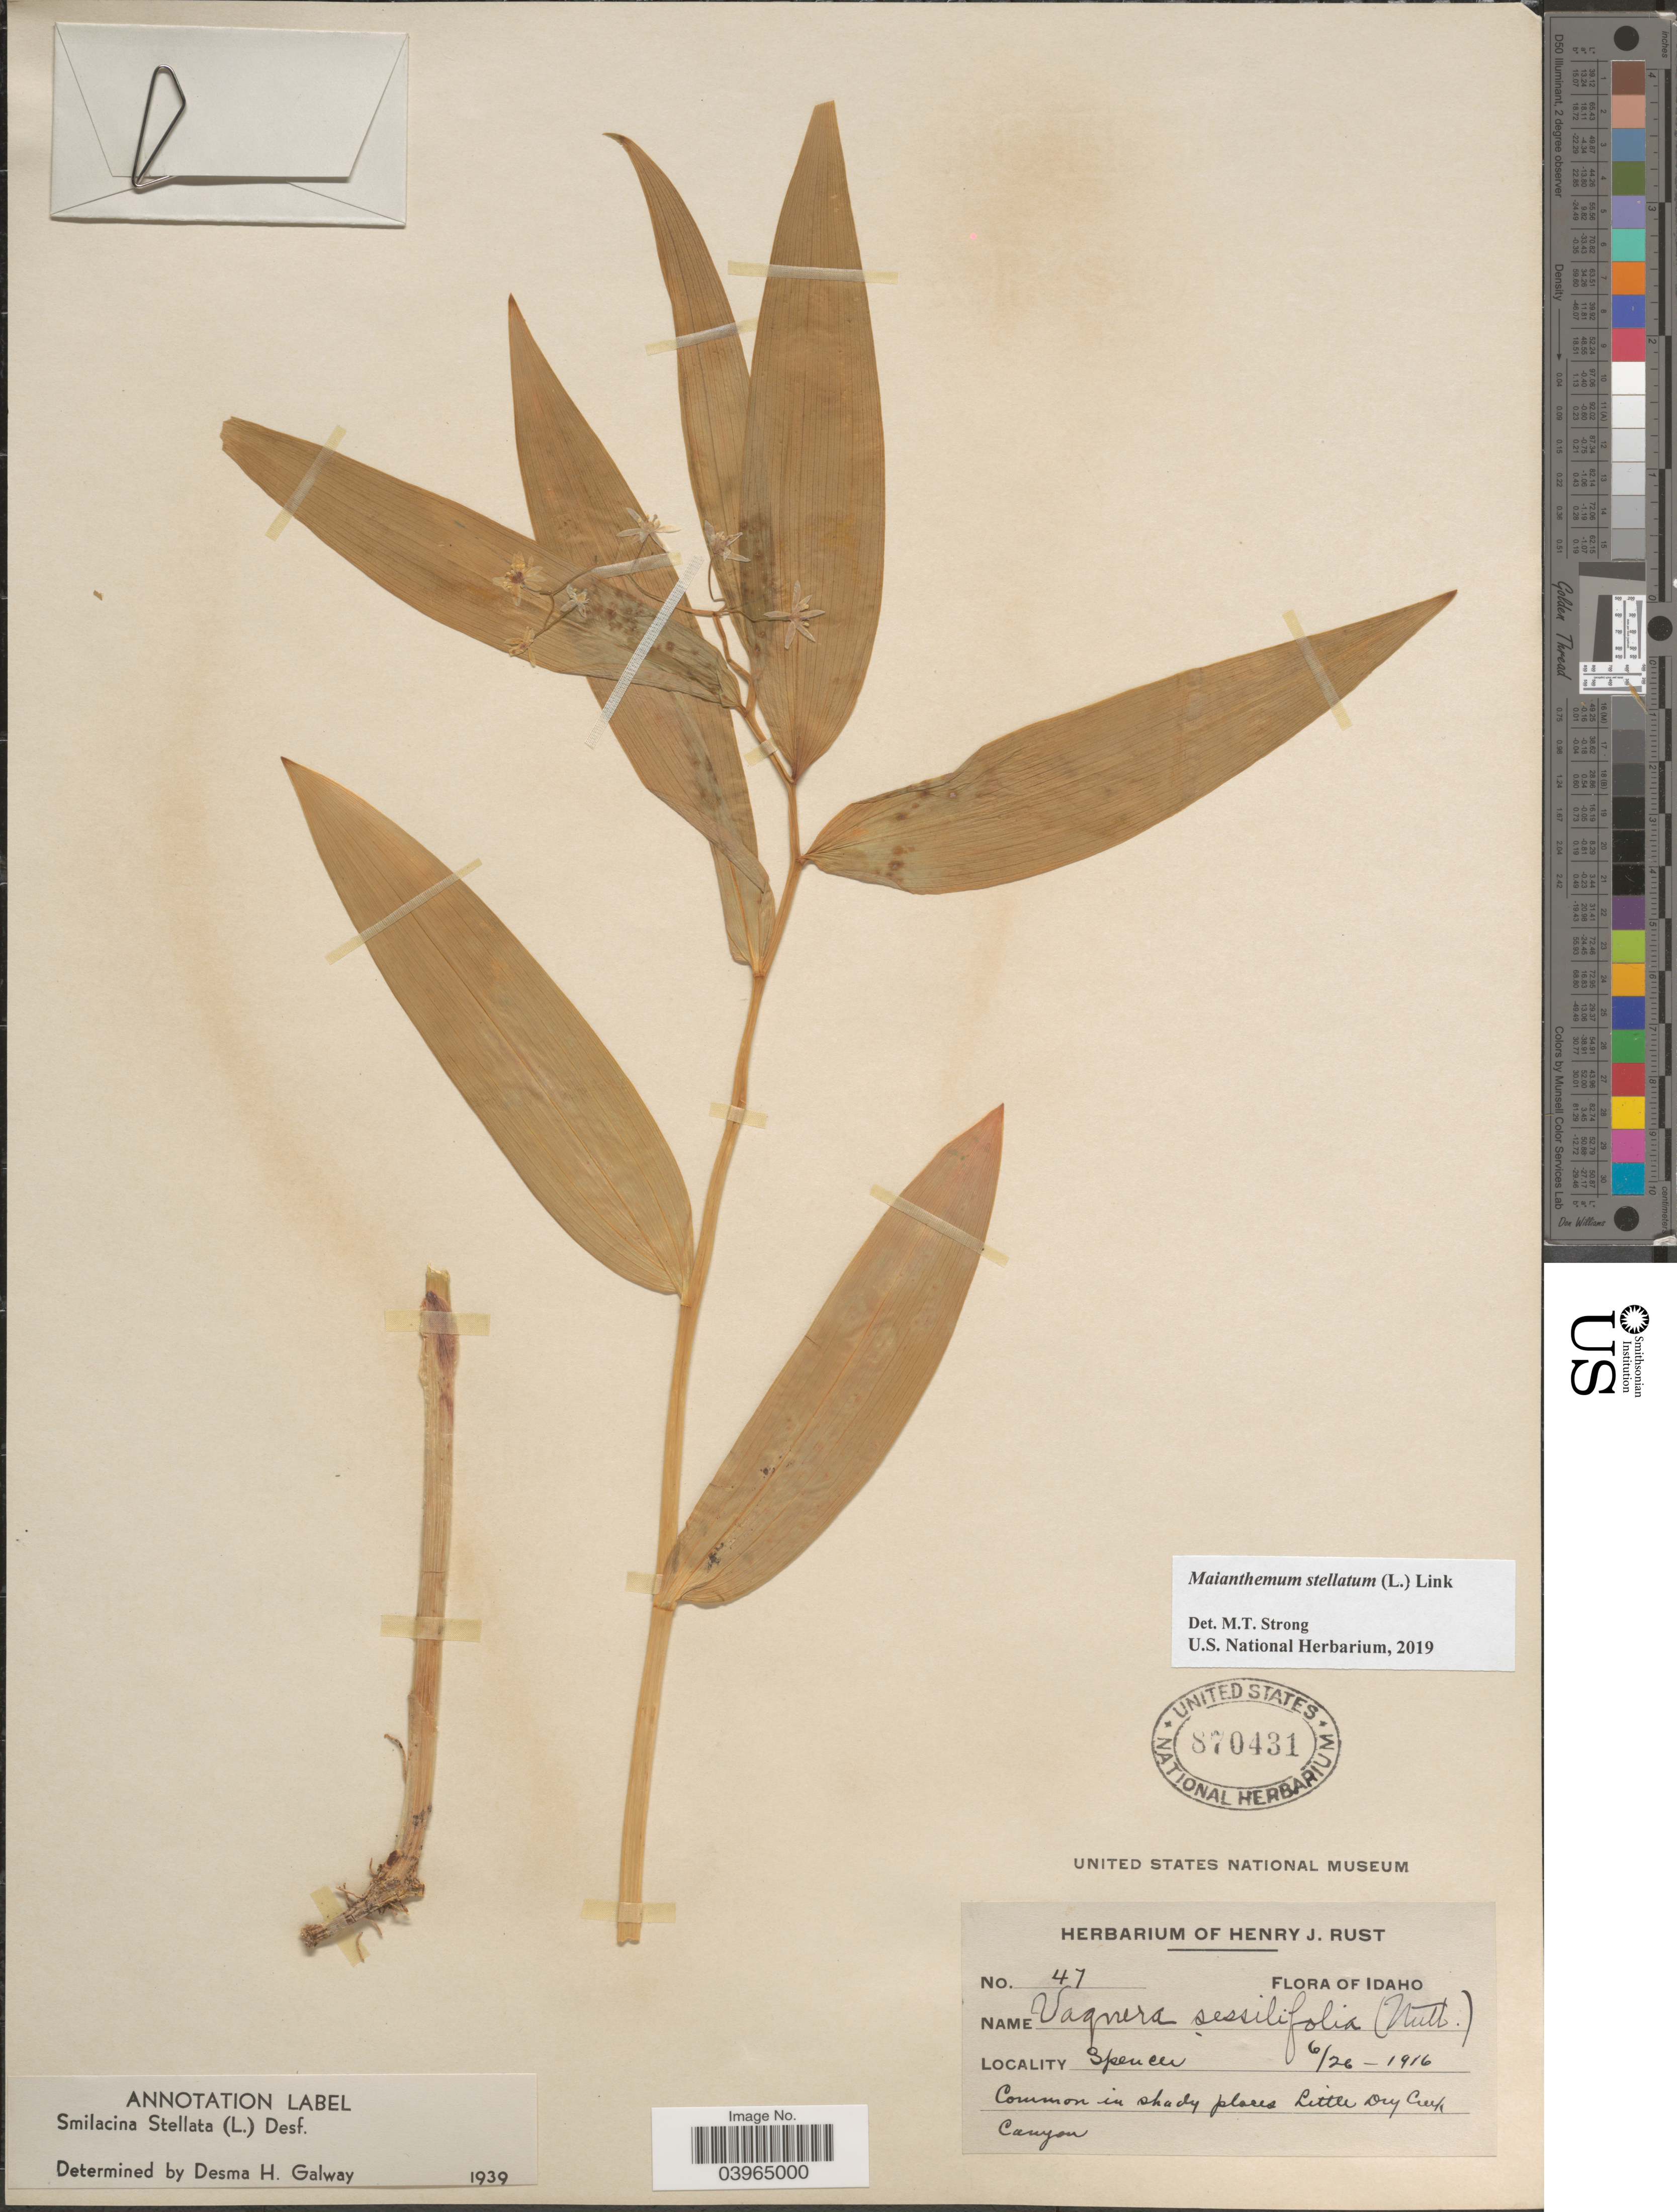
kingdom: Plantae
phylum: Tracheophyta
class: Liliopsida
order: Asparagales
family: Asparagaceae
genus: Maianthemum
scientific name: Maianthemum stellatum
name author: (L.) Link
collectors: ex herb. Henry J. Rust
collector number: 47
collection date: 1916-06-26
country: United States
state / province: Idaho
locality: Spencer. In shady places Little Dry Creek Canyon.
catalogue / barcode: US 870431